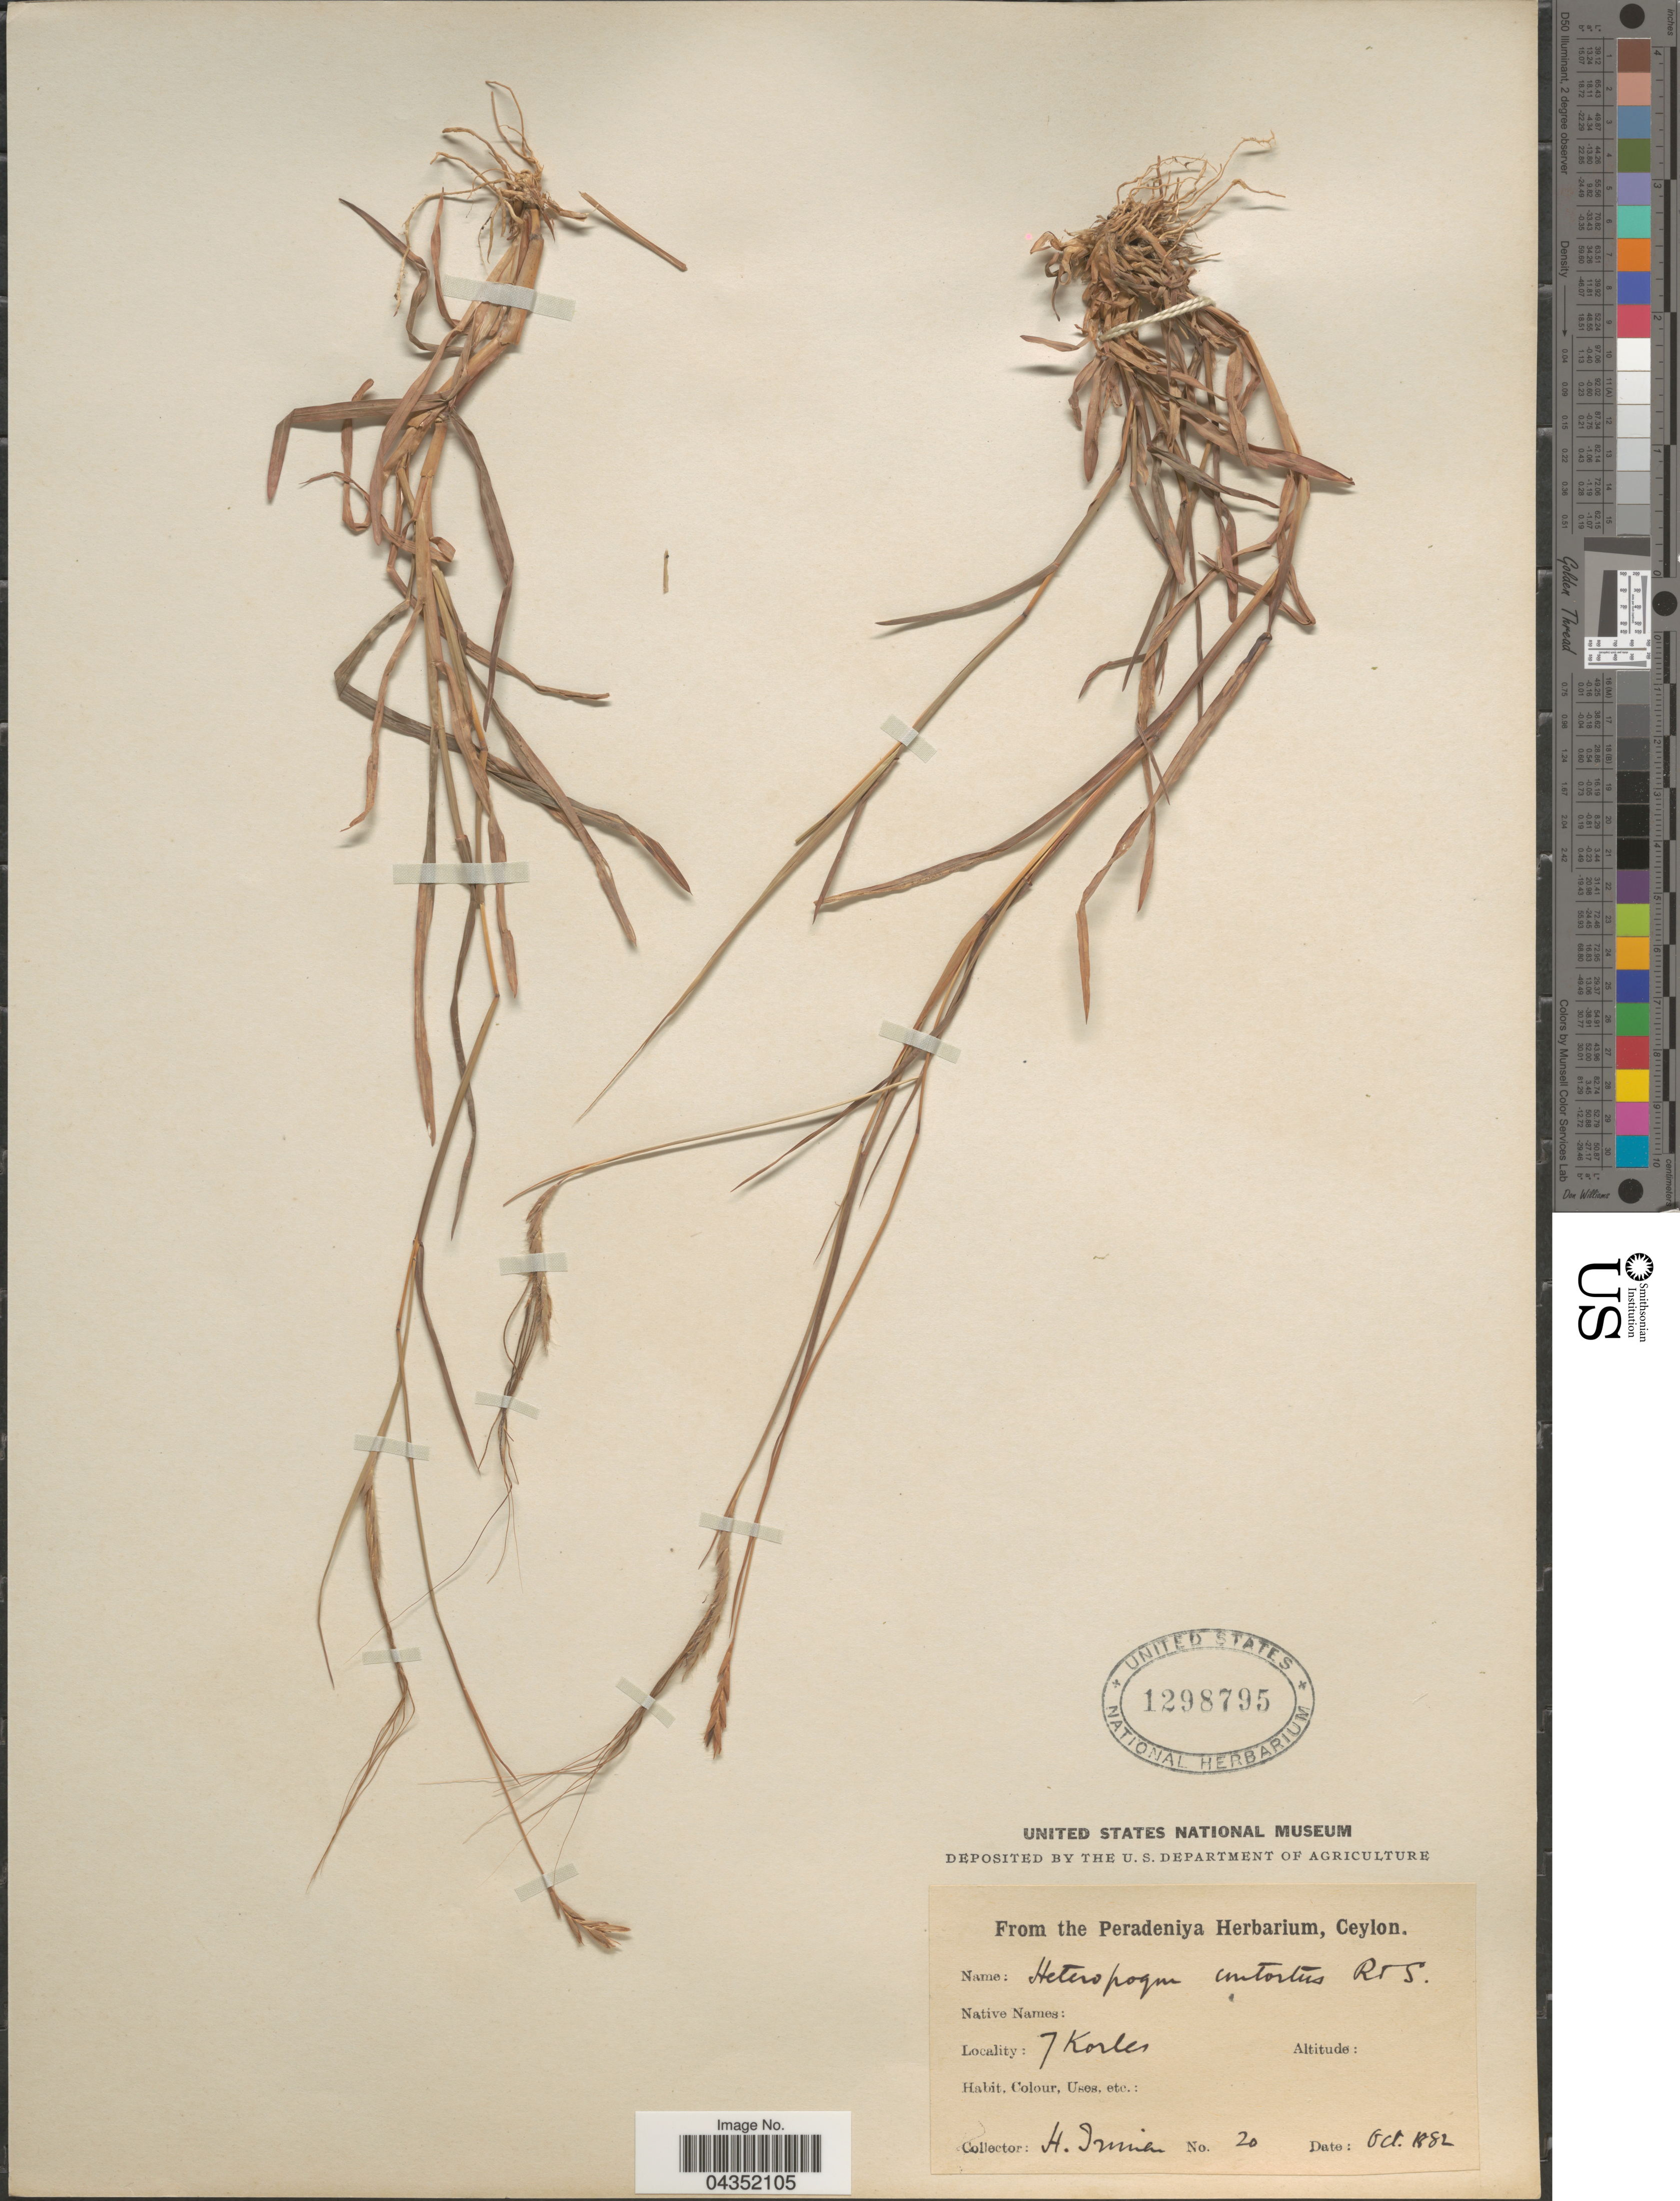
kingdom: Plantae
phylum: Tracheophyta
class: Liliopsida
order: Poales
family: Poaceae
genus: Heteropogon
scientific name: Heteropogon contortus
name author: (L.) P. Beauv. ex Roem. & Schult.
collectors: H. Irwin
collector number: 20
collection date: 1882-10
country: Sri Lanka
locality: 7 Korles.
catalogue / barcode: US 1298795